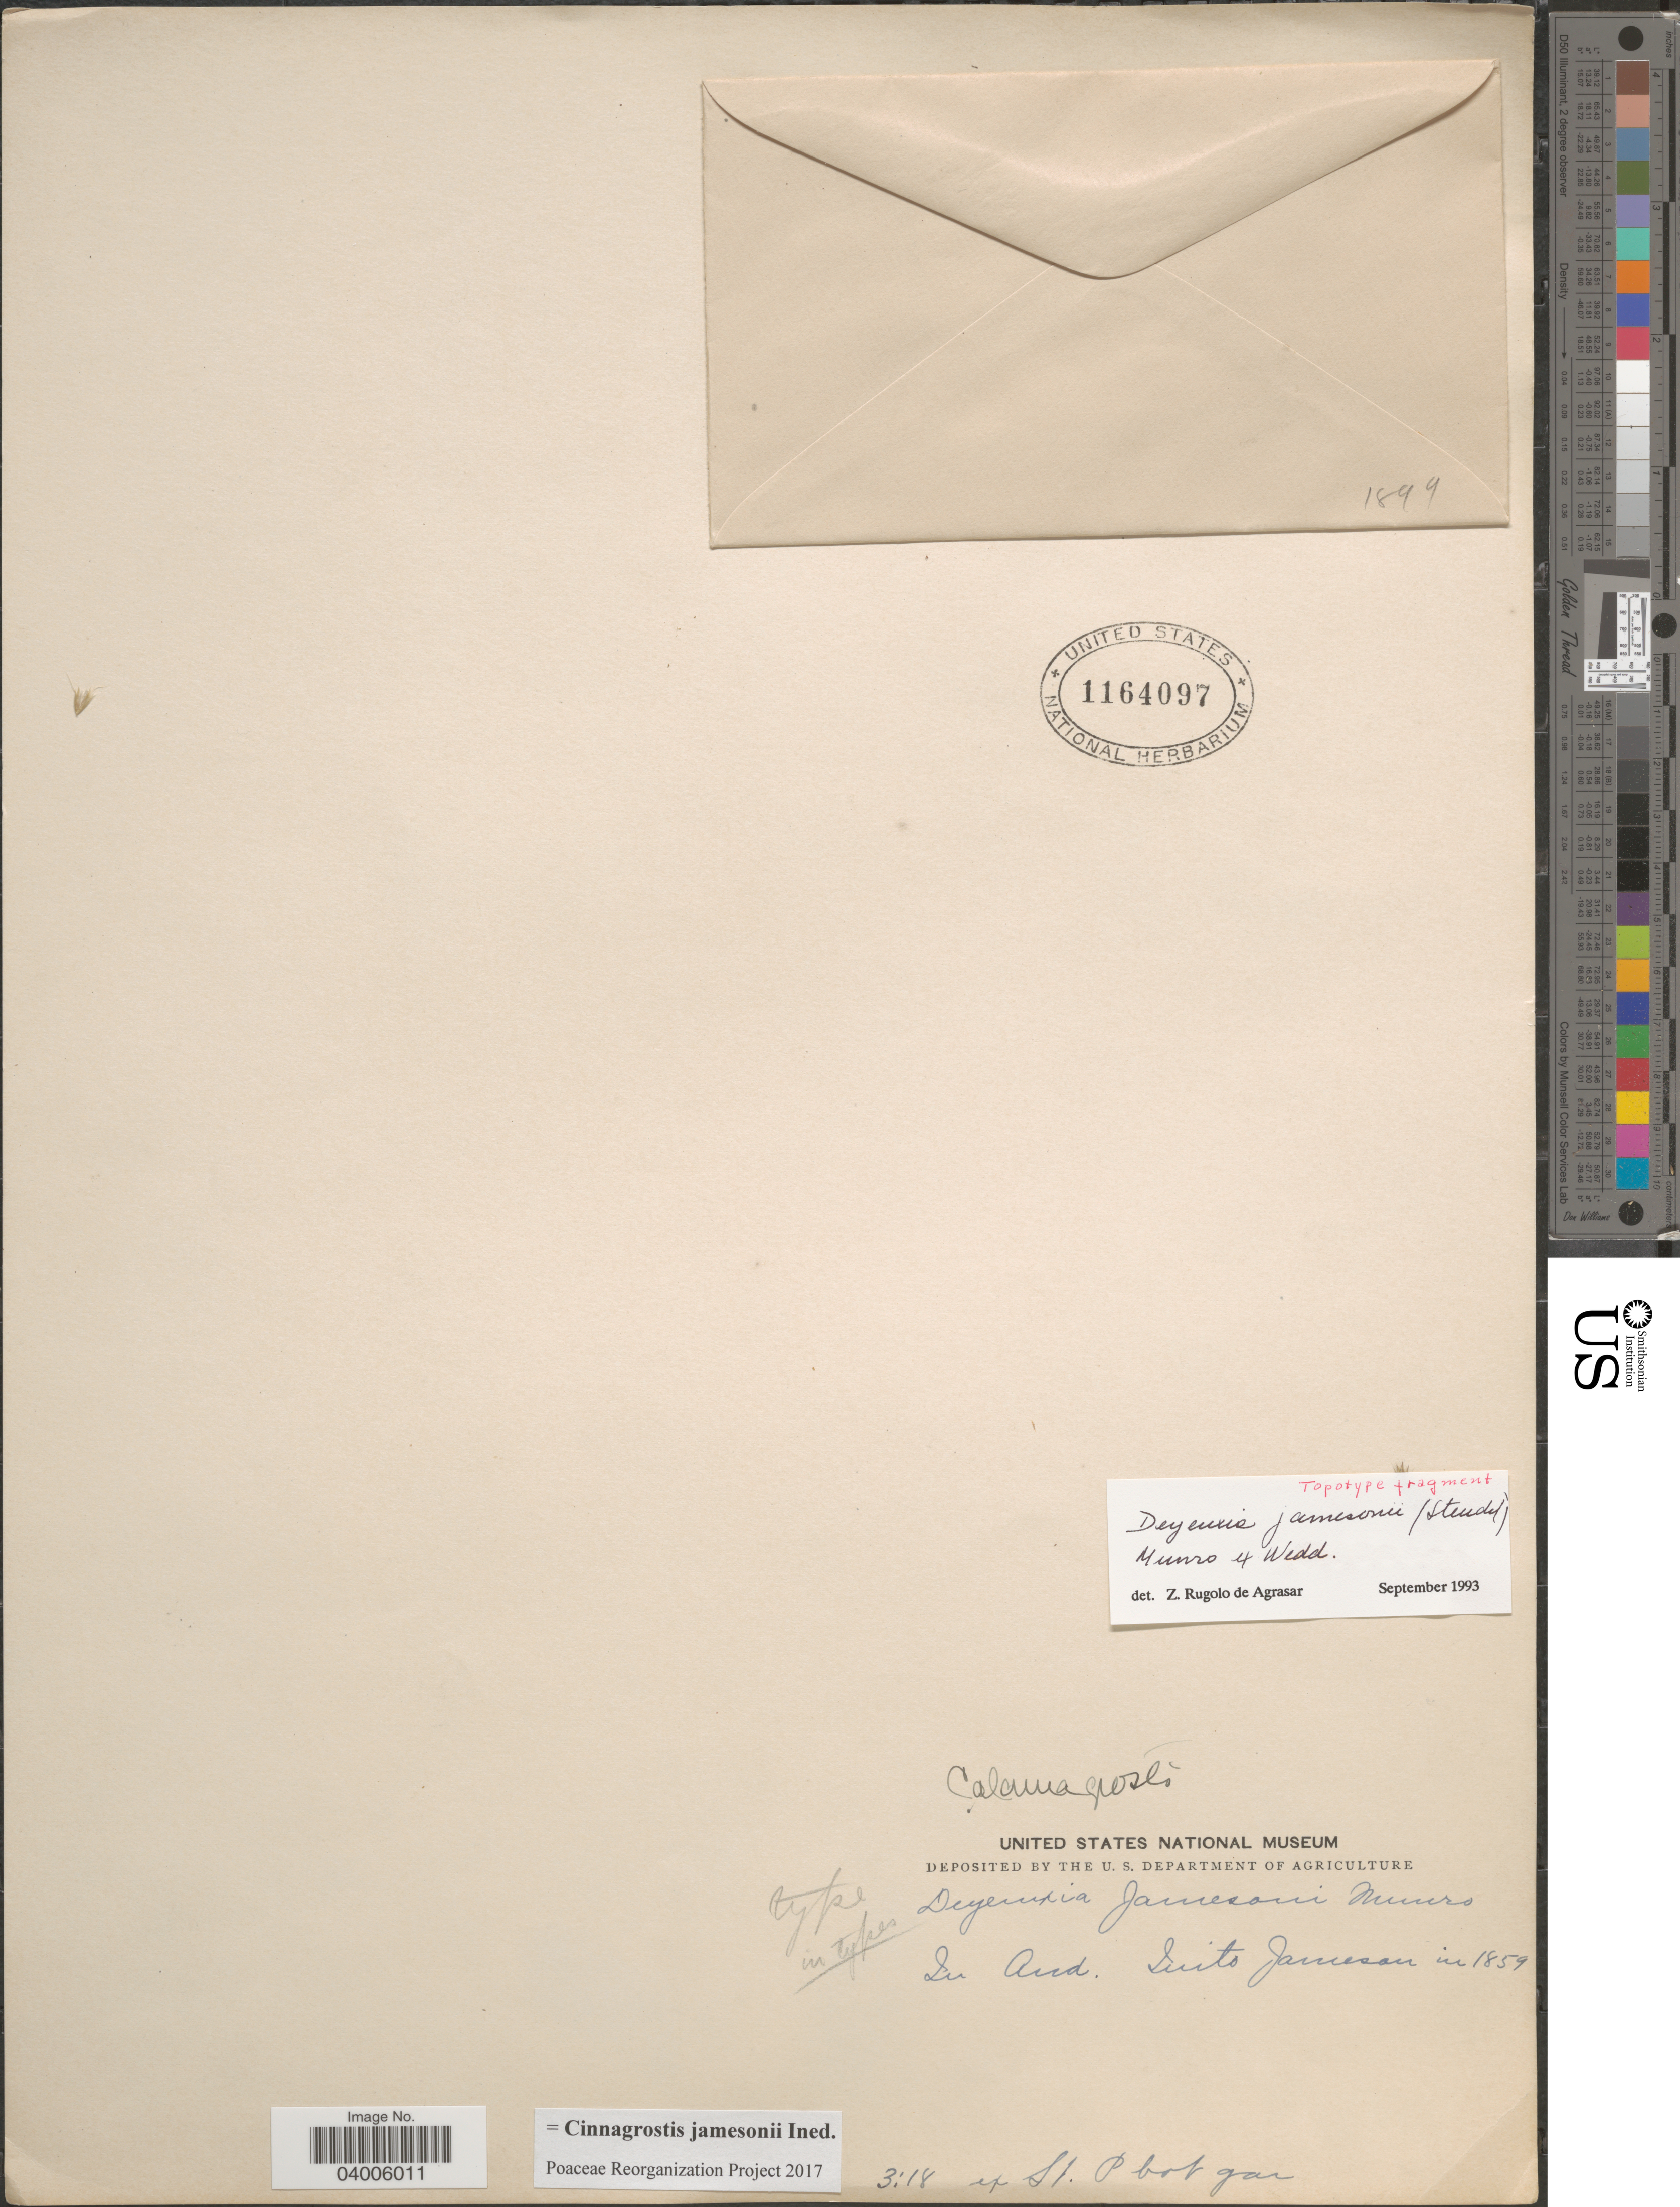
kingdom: Plantae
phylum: Tracheophyta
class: Liliopsida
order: Poales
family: Poaceae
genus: Cinnagrostis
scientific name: Cinnagrostis jamesonii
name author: (Steud.) P.M. Peterson et al.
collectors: -- Jameson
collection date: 1859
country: Ecuador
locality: In And. Quito.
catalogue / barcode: US 1164097